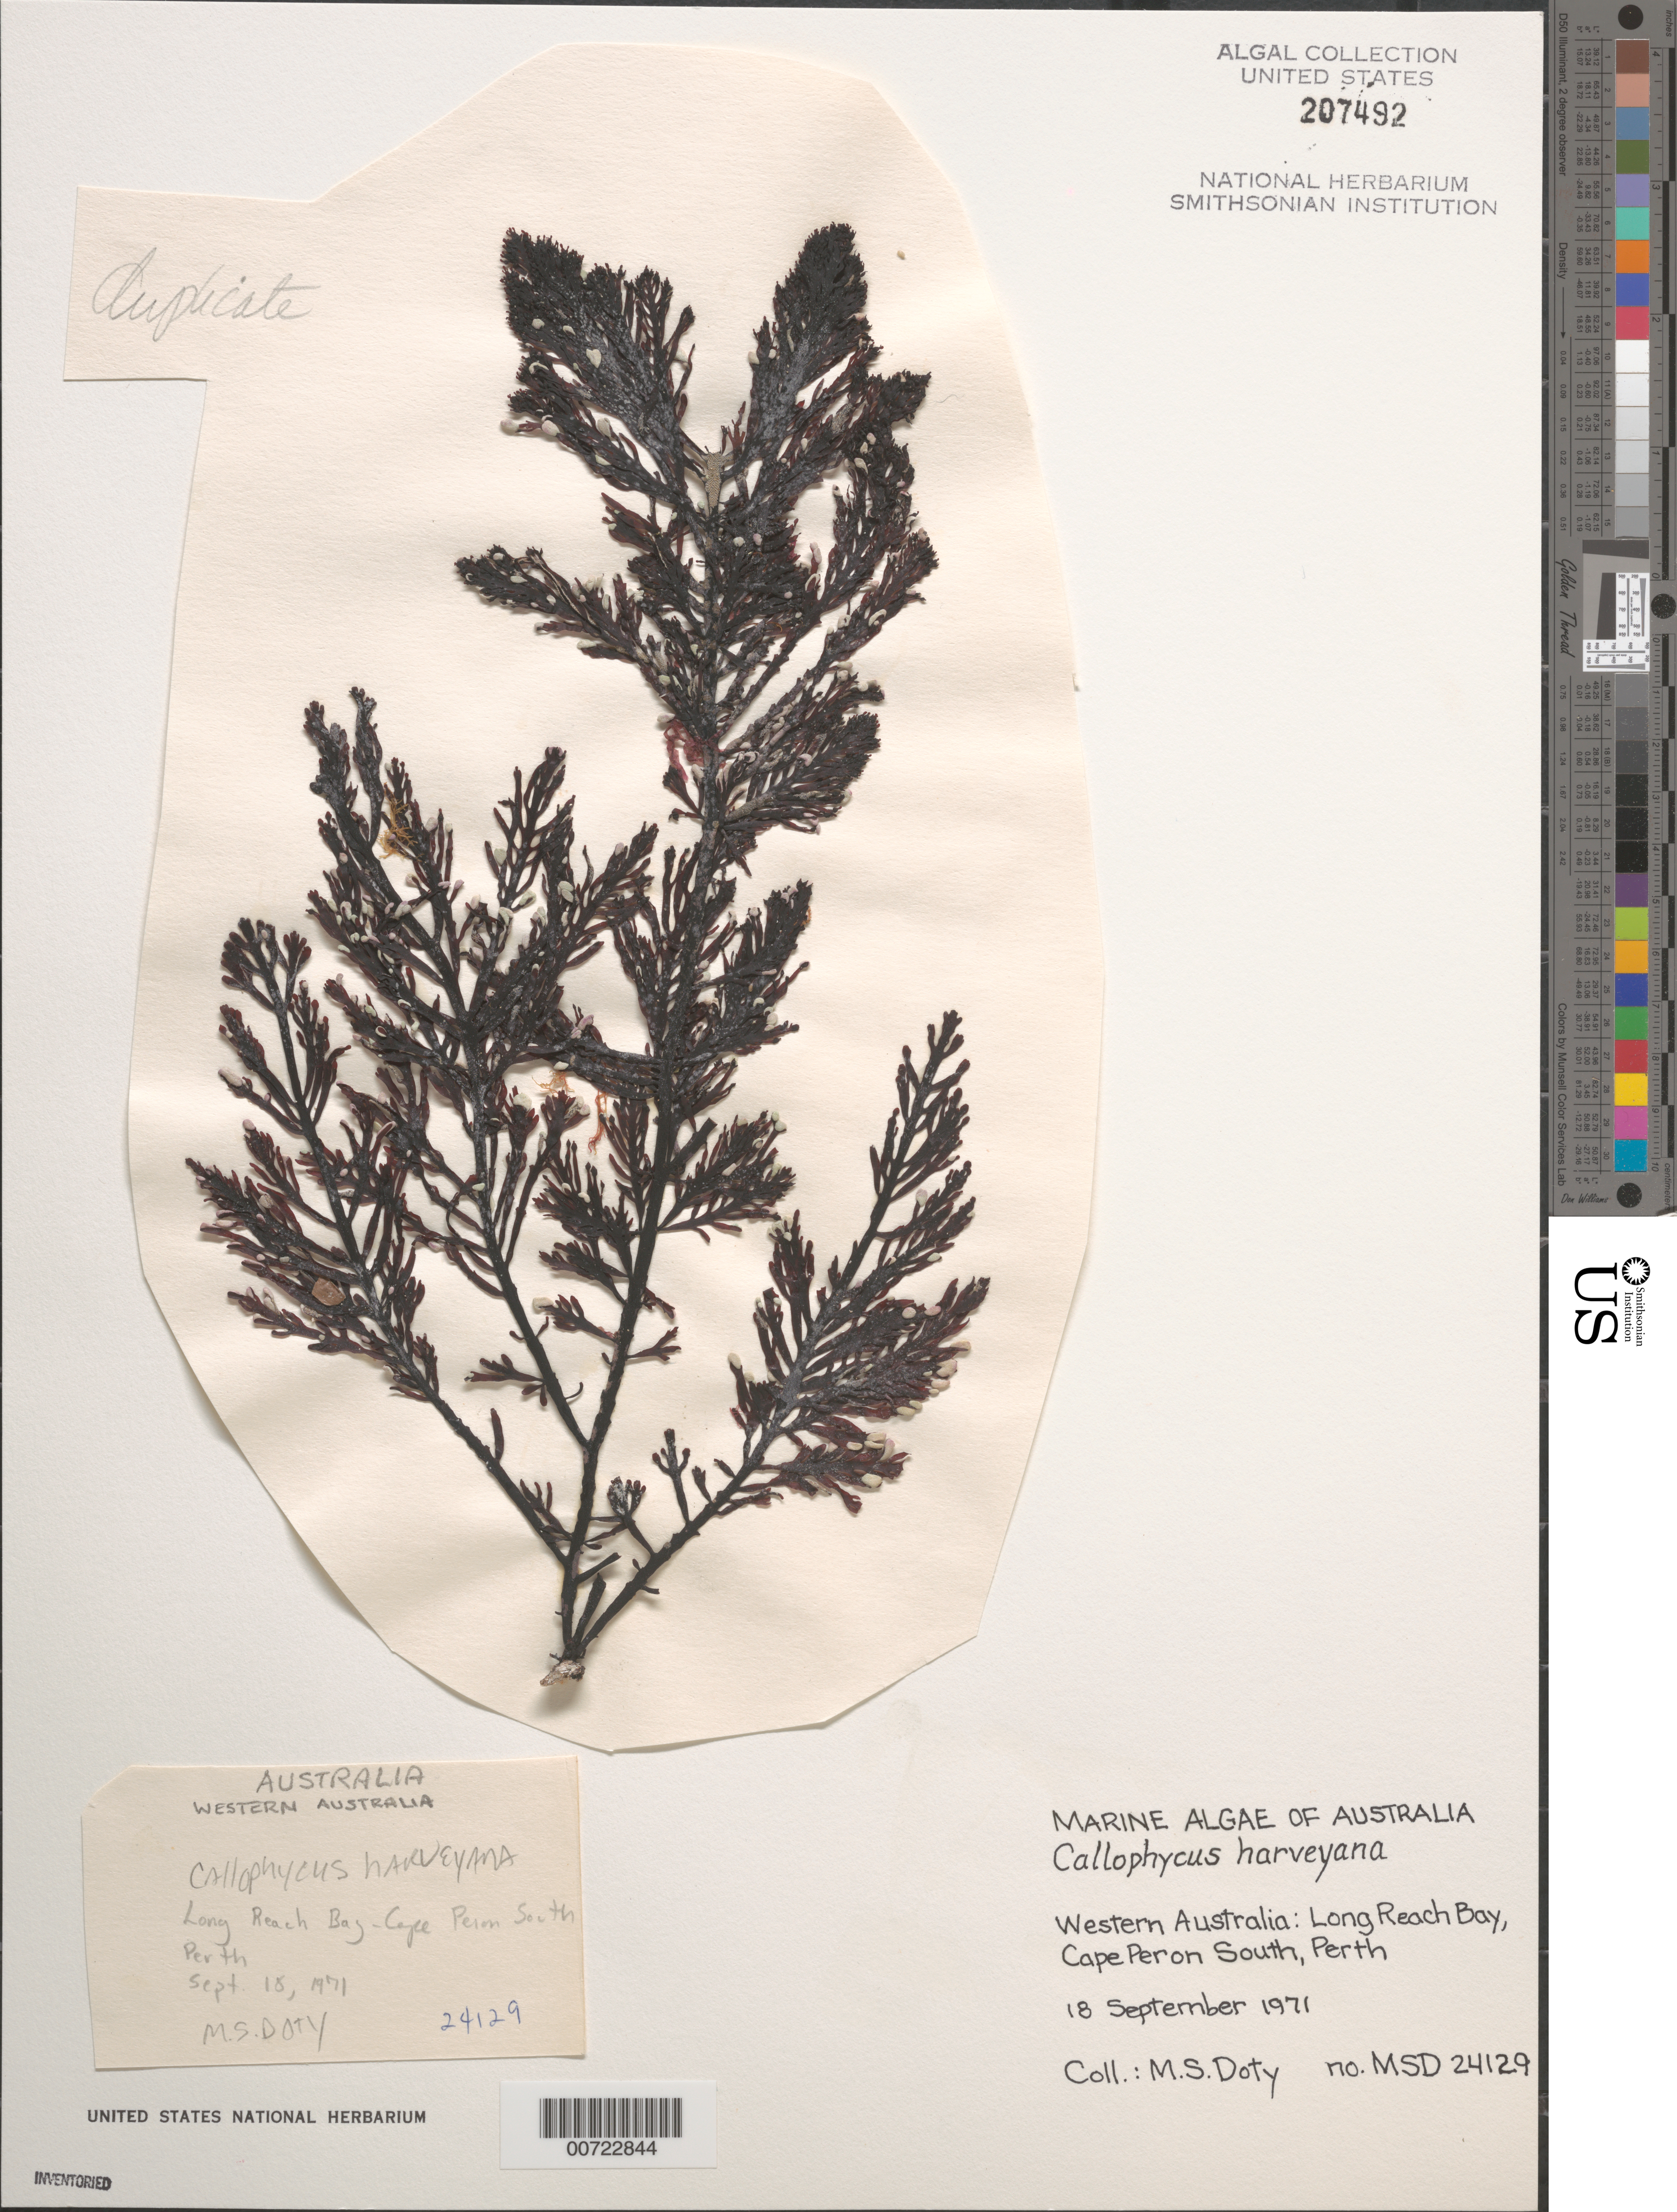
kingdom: Plantae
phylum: Rhodophyta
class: Florideophyceae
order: Gigartinales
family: Solieriaceae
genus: Callophycus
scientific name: Callophycus harveyanus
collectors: M. S. Doty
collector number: MSD 24129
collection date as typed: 18 Sep 1971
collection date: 1971-09-18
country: Australia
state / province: Western Australia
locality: Long Reach Bay, Cape Peron South, Perth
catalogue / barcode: US 207492